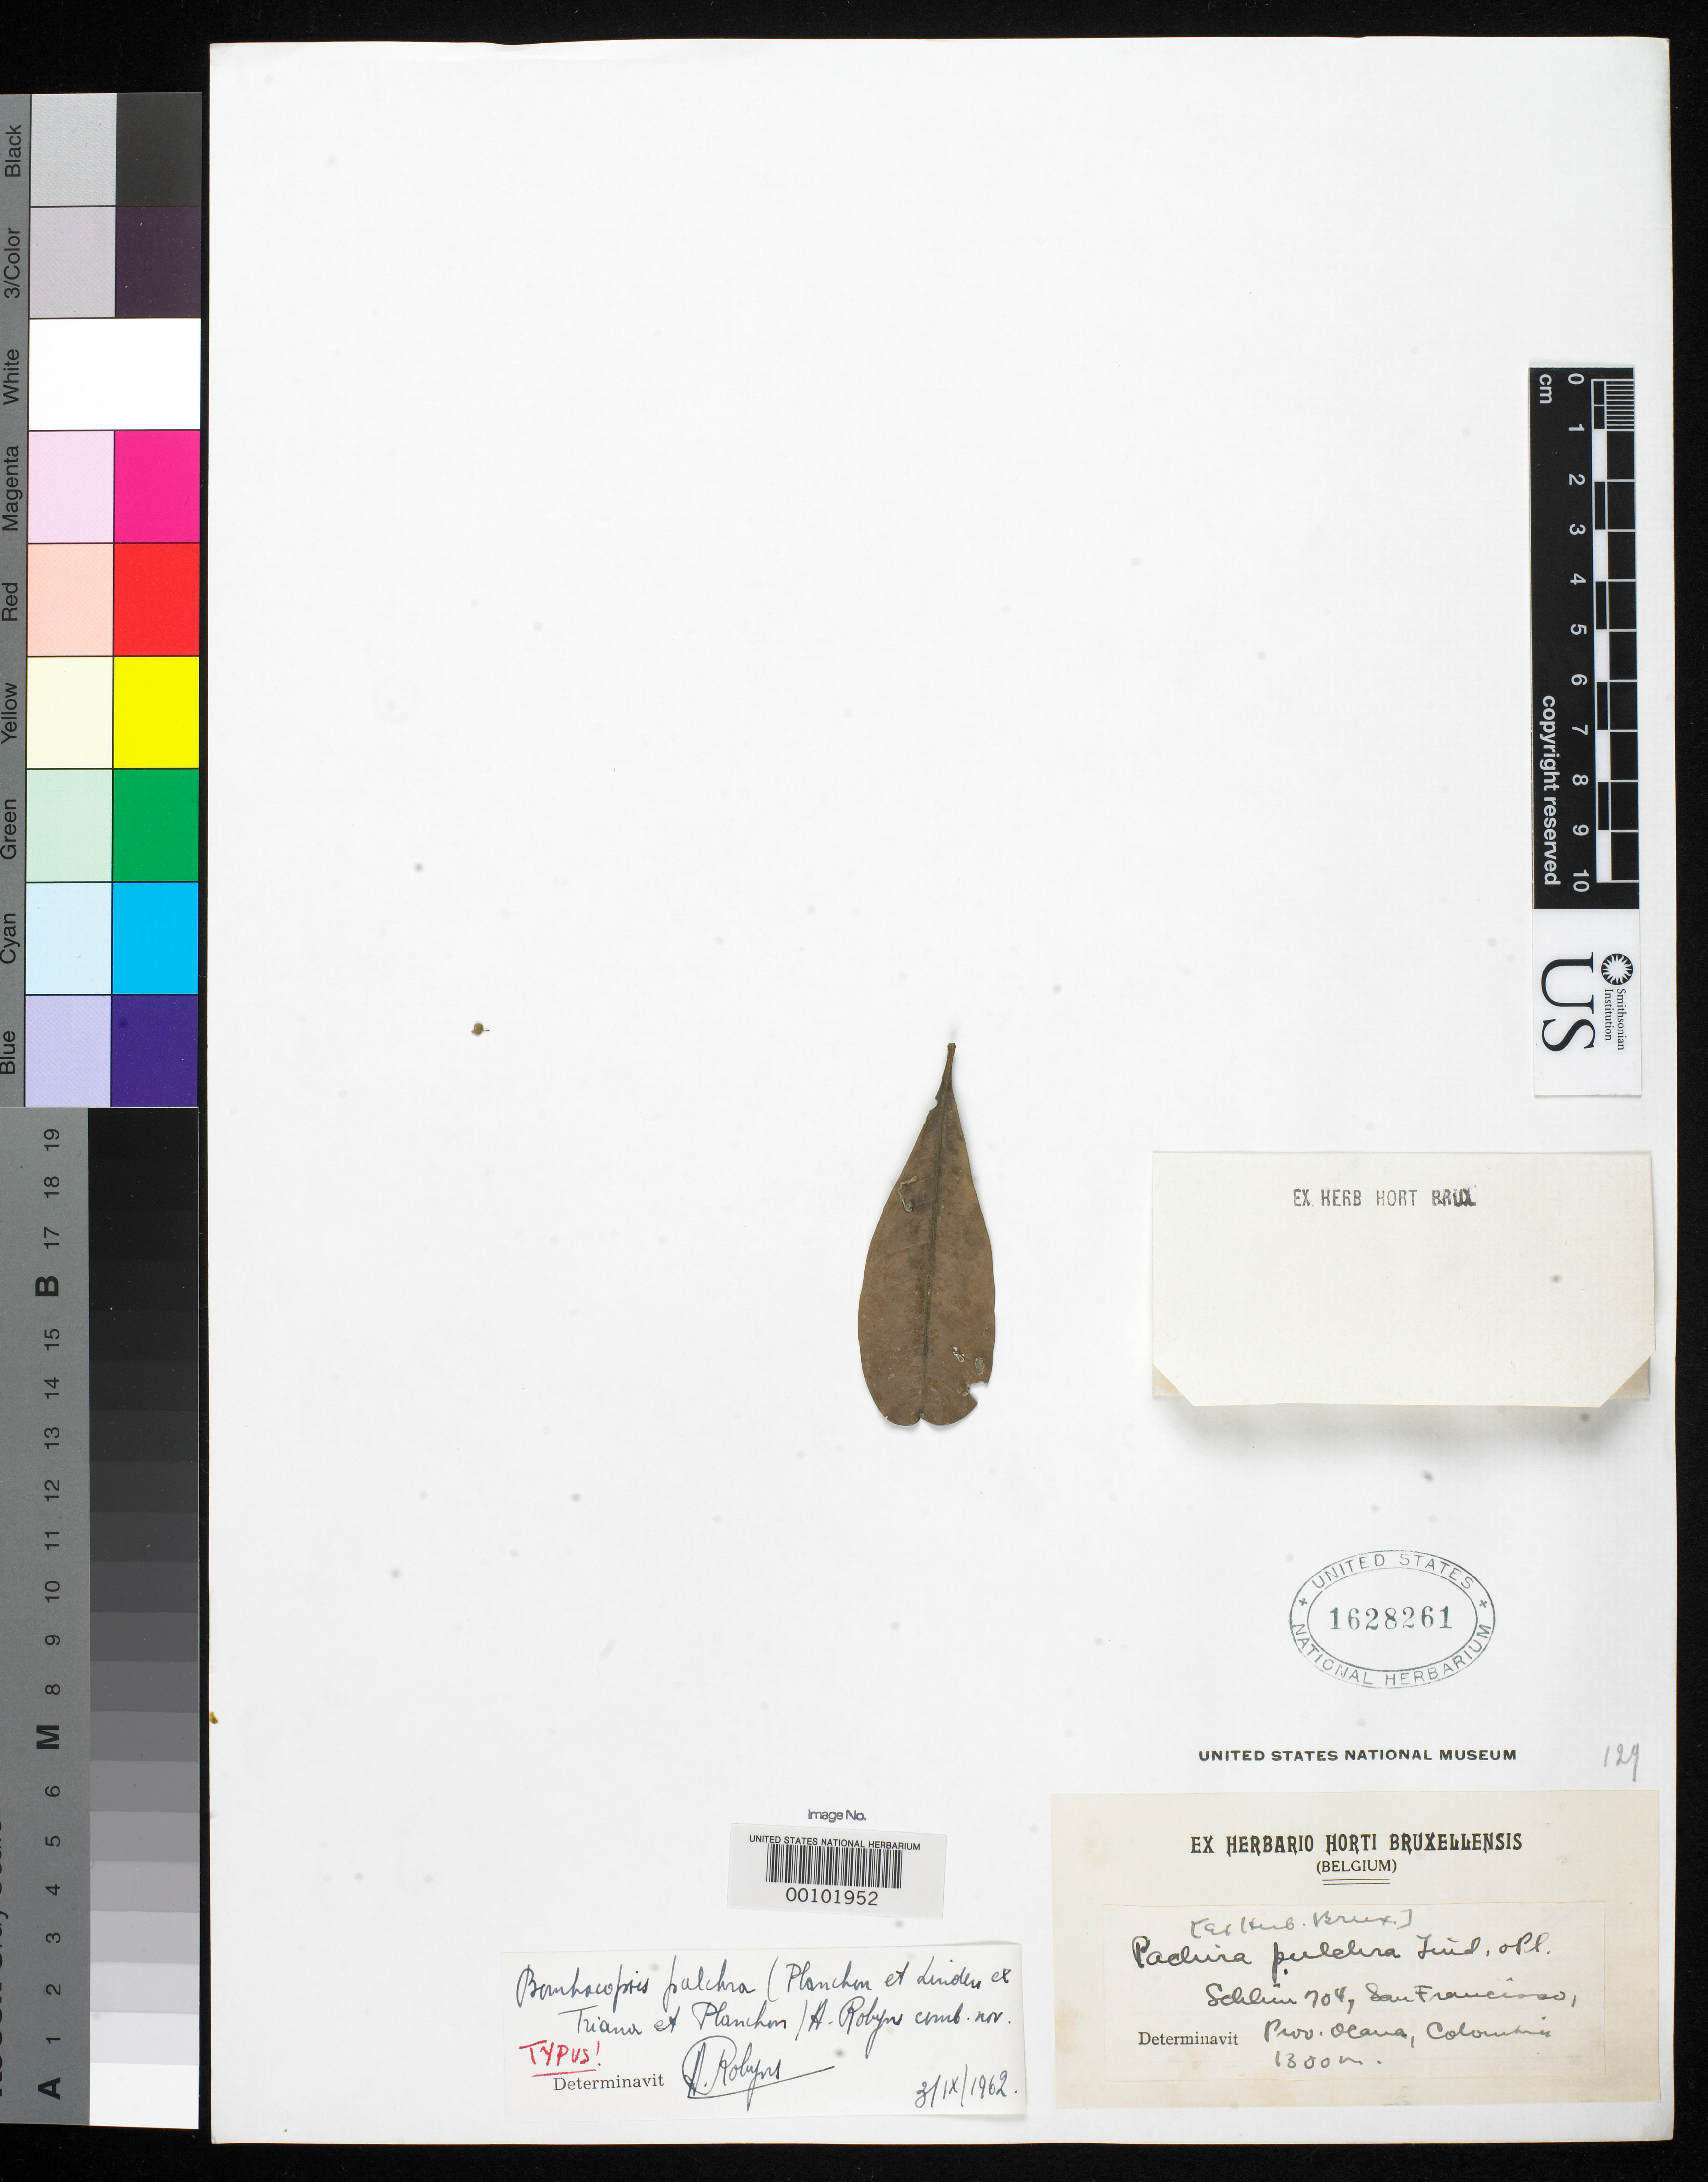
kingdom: Plantae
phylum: Tracheophyta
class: Magnoliopsida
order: Malvales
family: Malvaceae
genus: Pachira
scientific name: Pachira pulchra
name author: Planch. & Linden ex Triana & Planch.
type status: Isolectotype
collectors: L. Schlim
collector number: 704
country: Colombia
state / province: Norte de Santander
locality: San Francisco.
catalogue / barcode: US 1628261